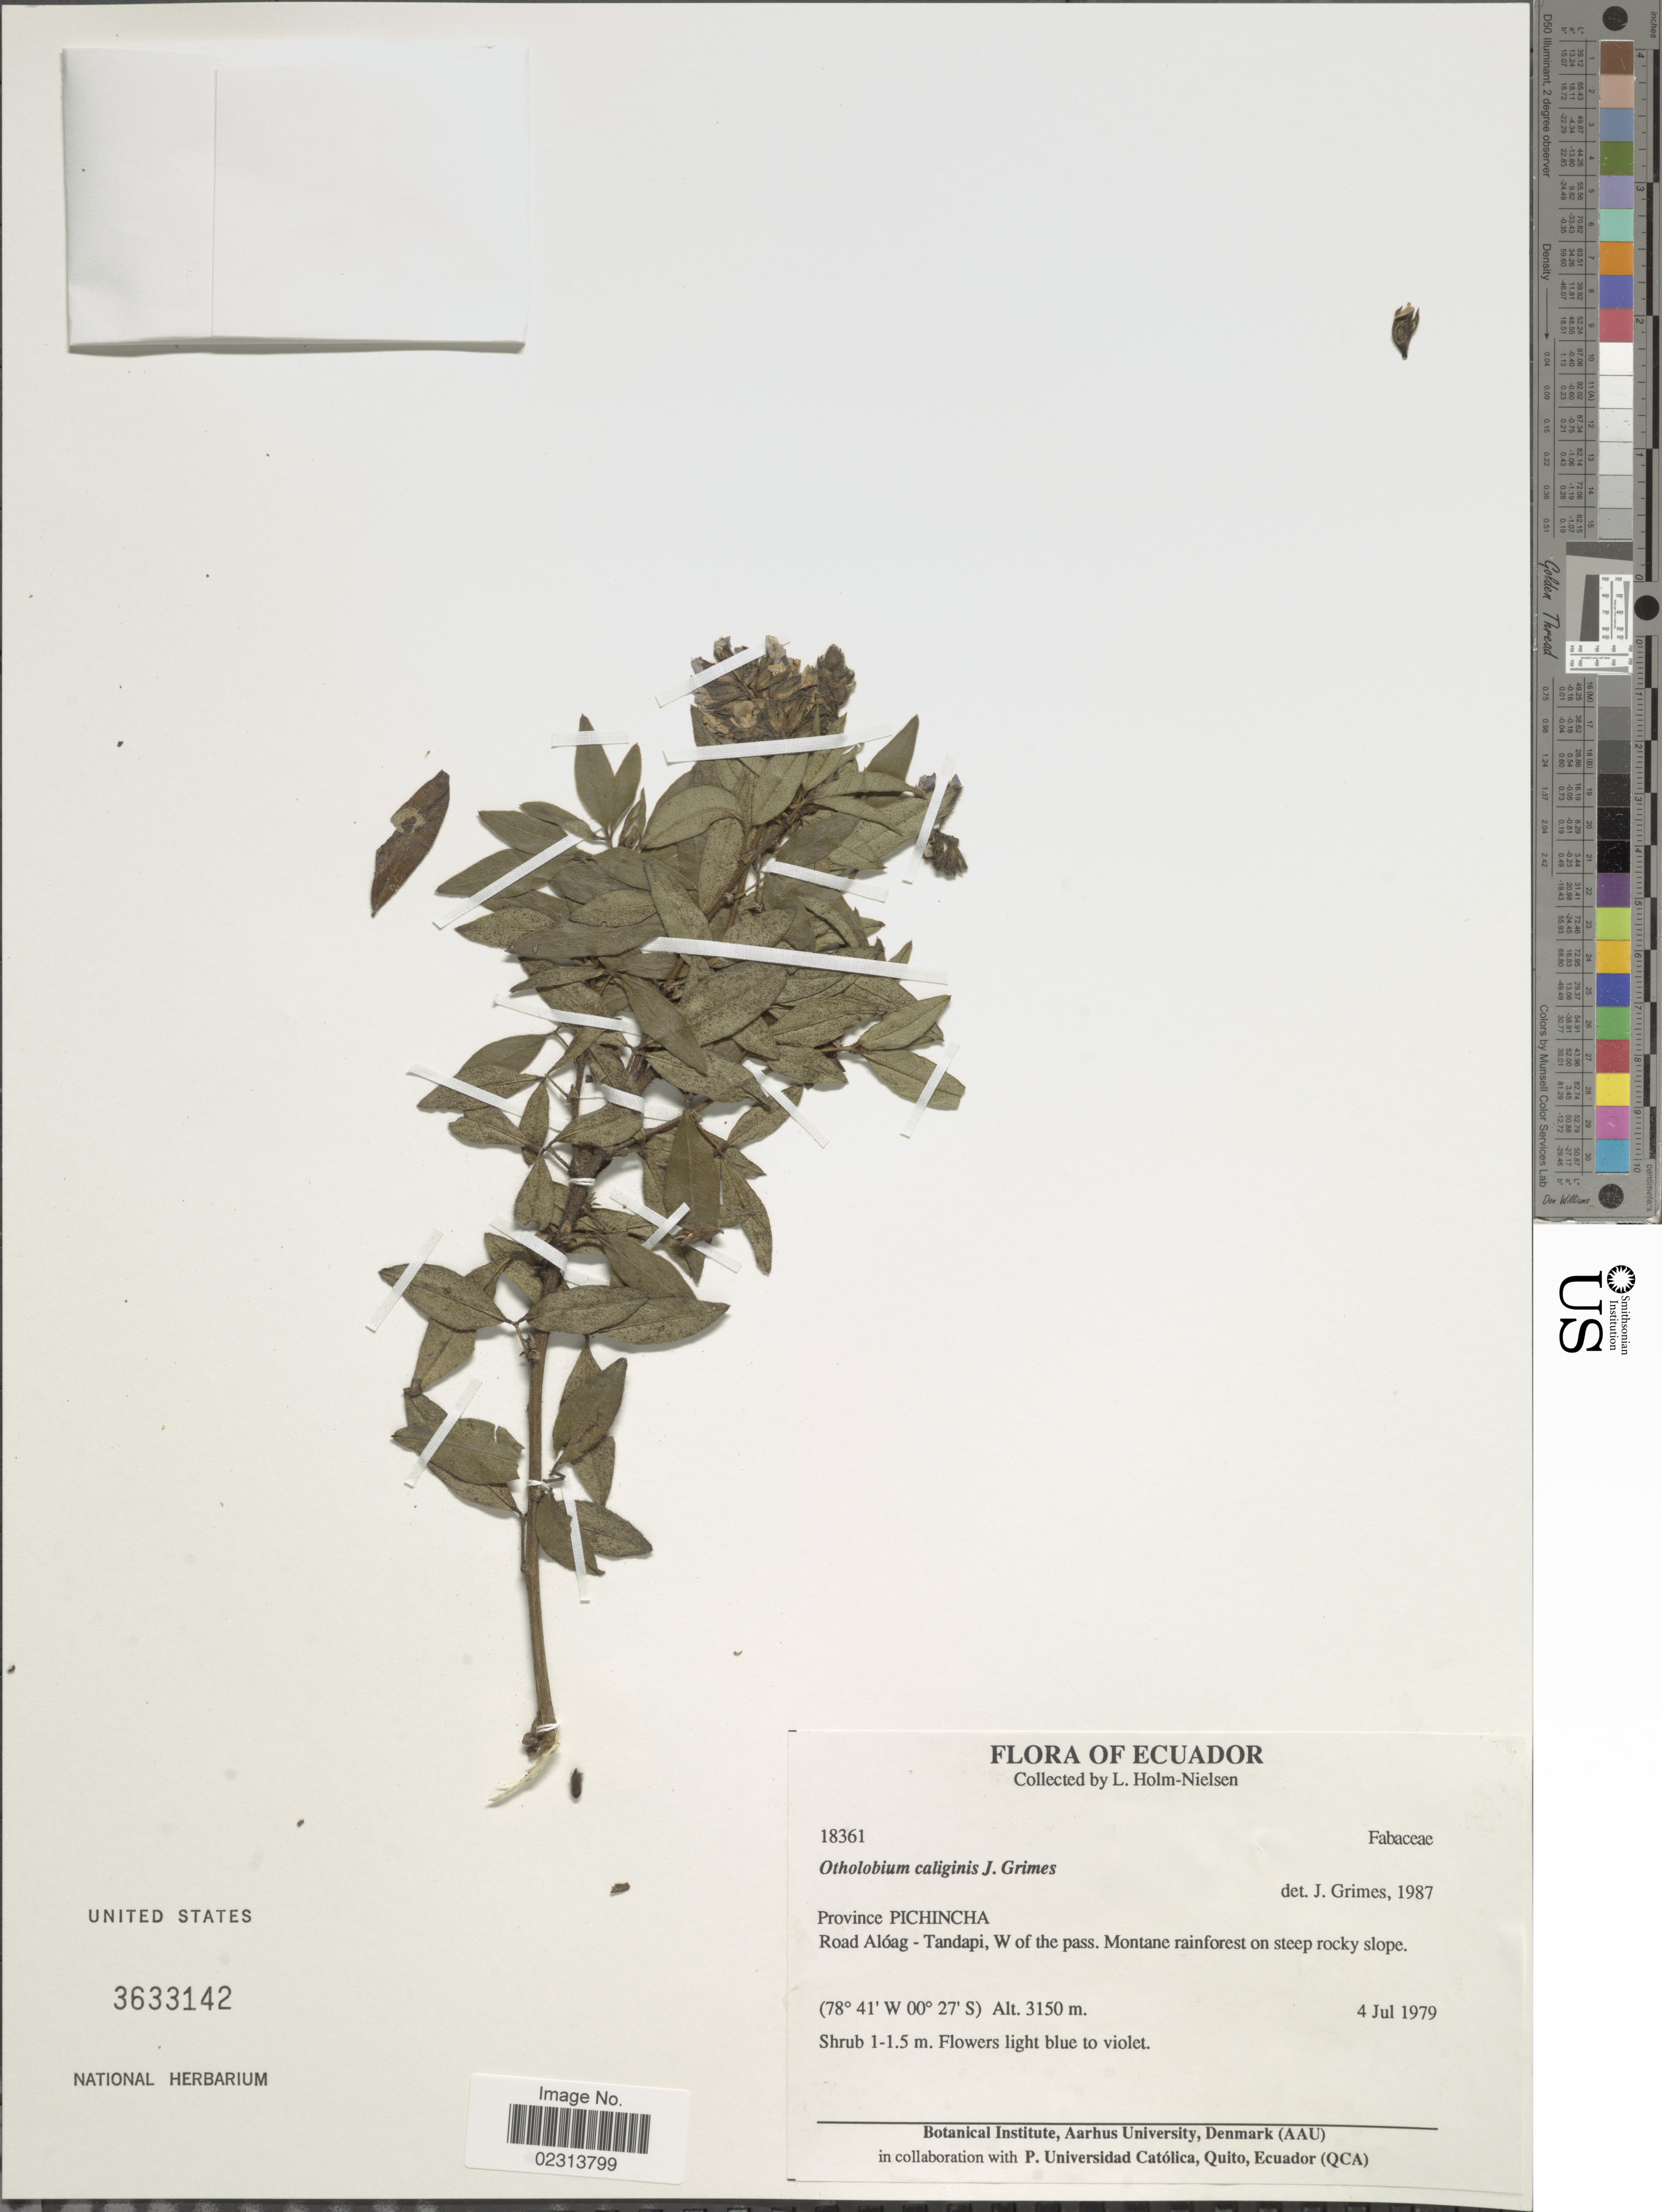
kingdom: Plantae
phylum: Tracheophyta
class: Magnoliopsida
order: Fabales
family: Fabaceae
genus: Otholobium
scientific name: Otholobium caliginis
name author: J.W. Grimes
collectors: L. B. Holm-Nielsen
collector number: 18361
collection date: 1979-07-04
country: Ecuador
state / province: Pichincha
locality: Province Pichincha, Road along, Tandapi, W of the pass, Montane rainforest on steep rocky slope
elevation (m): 3150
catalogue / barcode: US 3633142